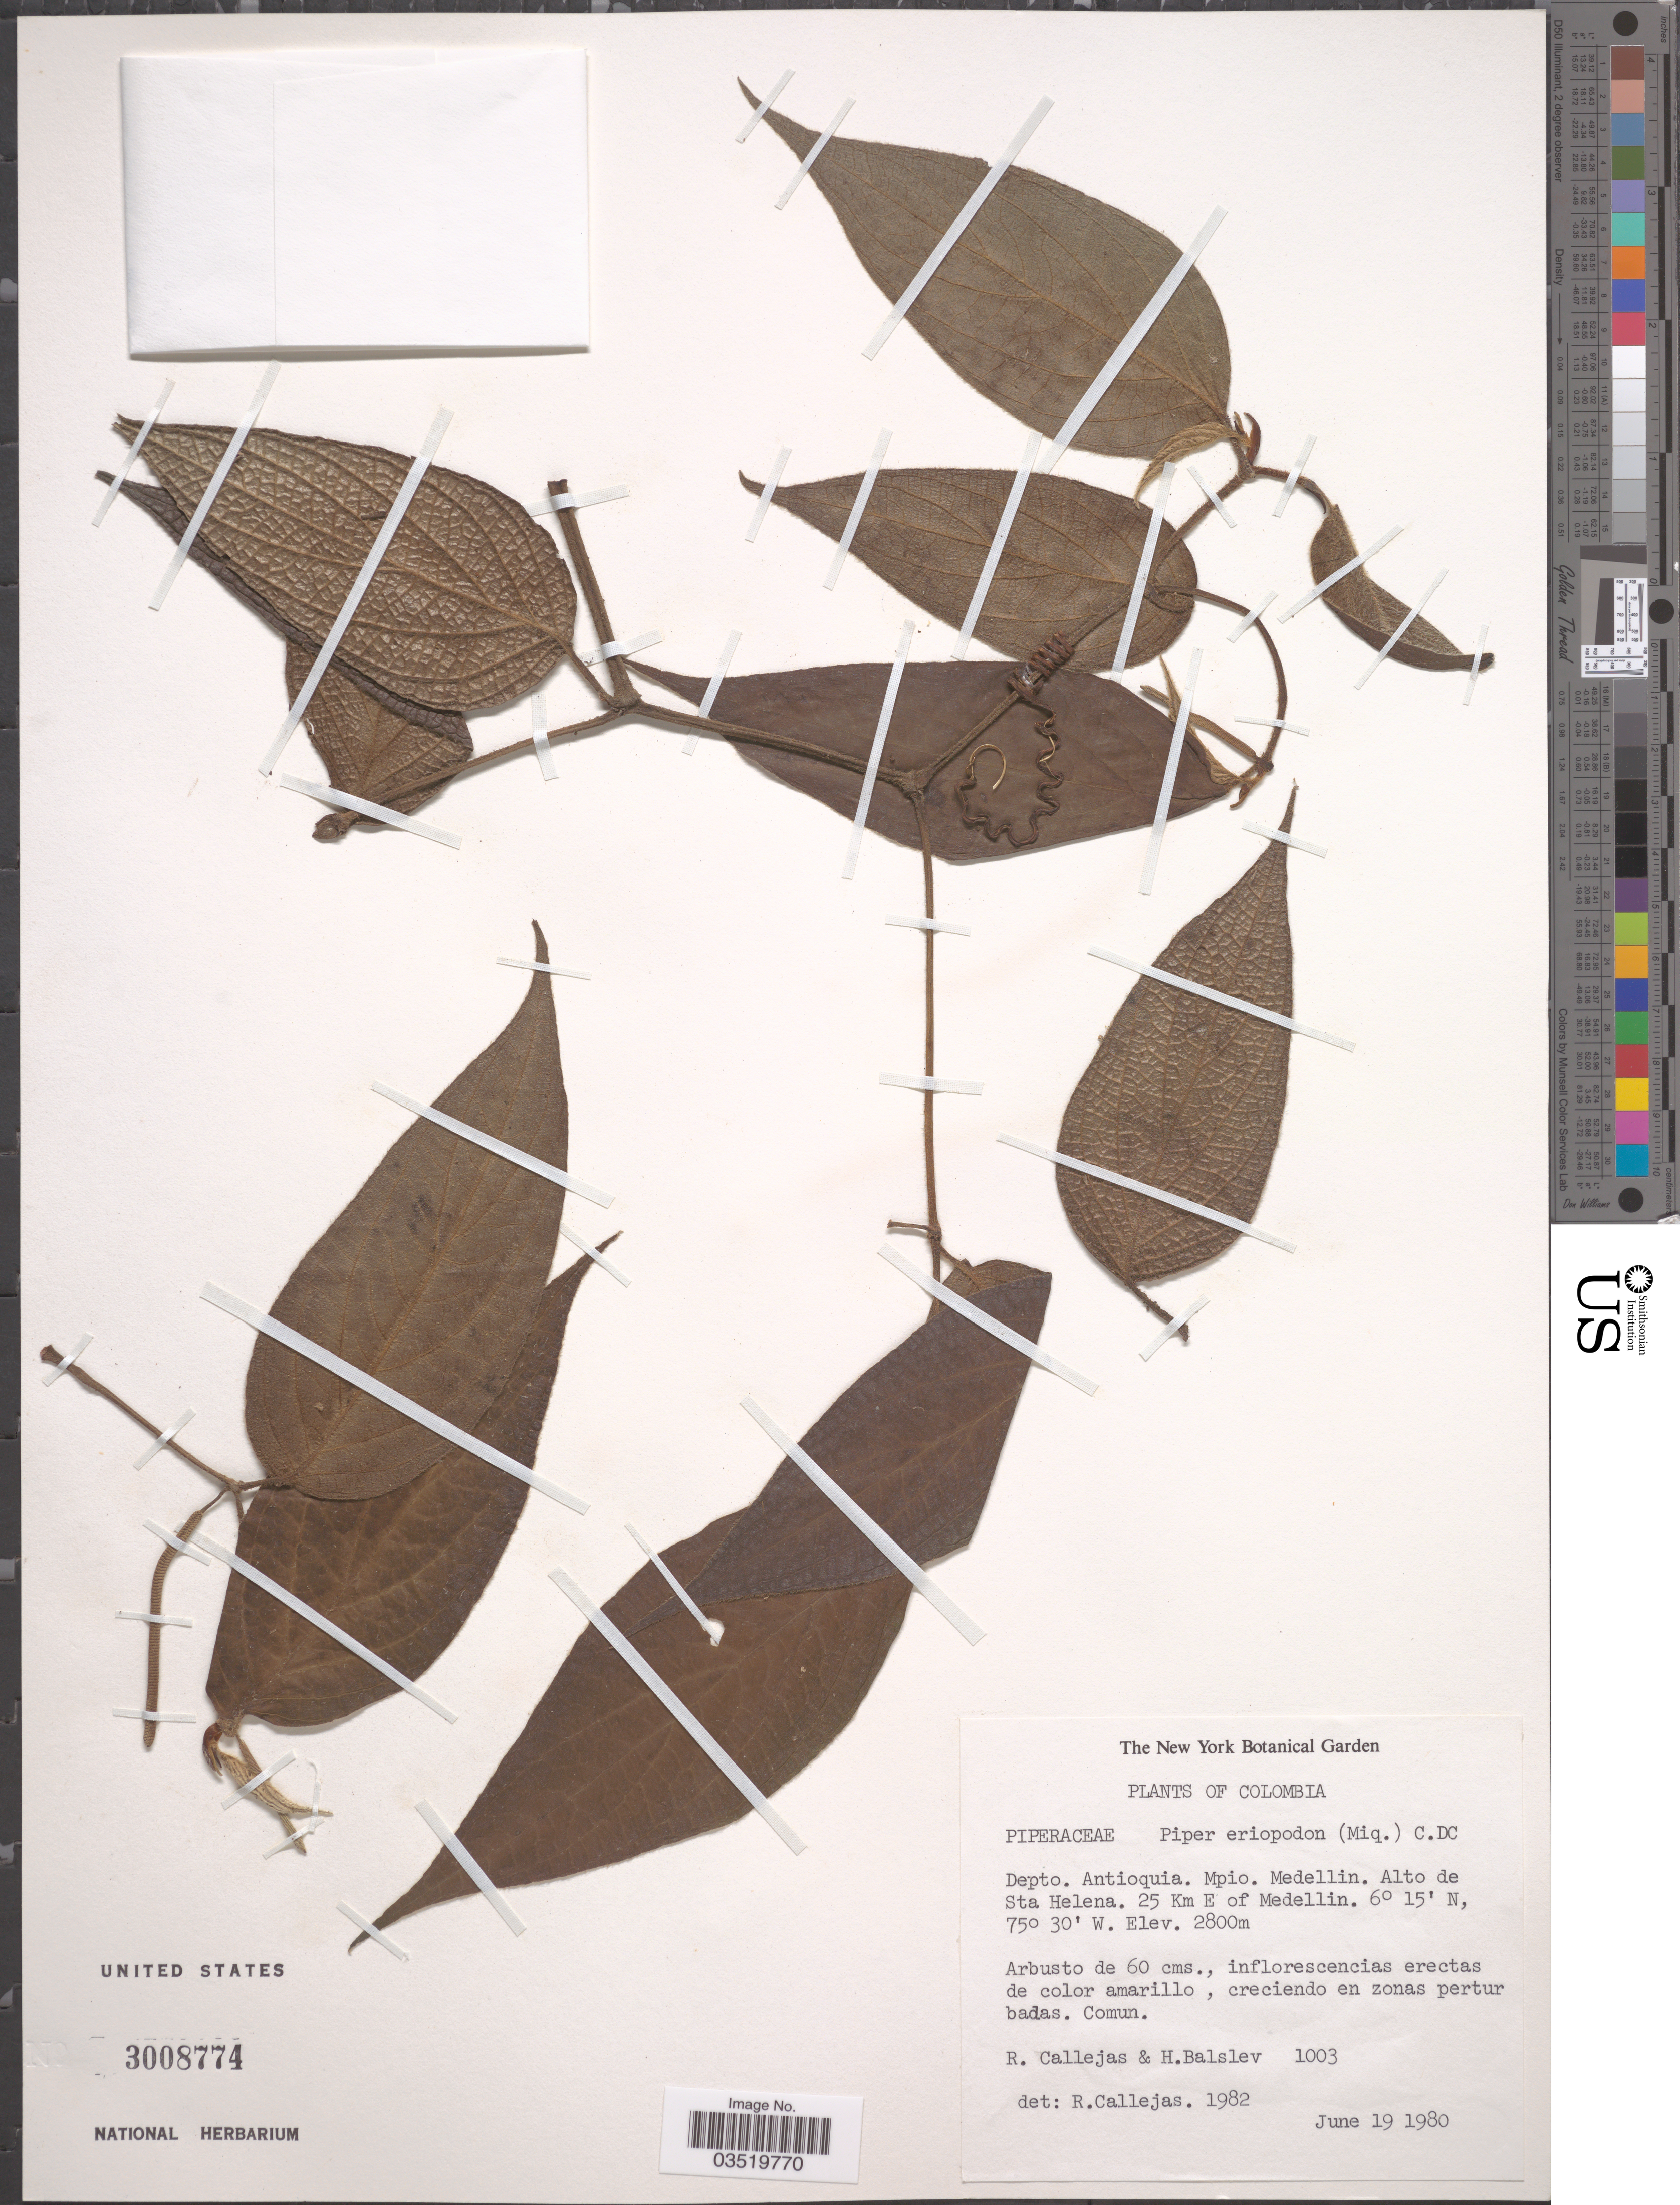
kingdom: Plantae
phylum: Tracheophyta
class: Magnoliopsida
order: Piperales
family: Piperaceae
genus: Piper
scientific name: Piper eriopodon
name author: C. DC.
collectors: R. Callejas & H. Balslev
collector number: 1003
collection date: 1980-06-19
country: Colombia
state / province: Antioquia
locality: Depto. Antioquia. Mpio. Medellin. Alto de Sta Helena. 25 Km E of Medellin.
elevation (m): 2800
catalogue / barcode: US 3008774